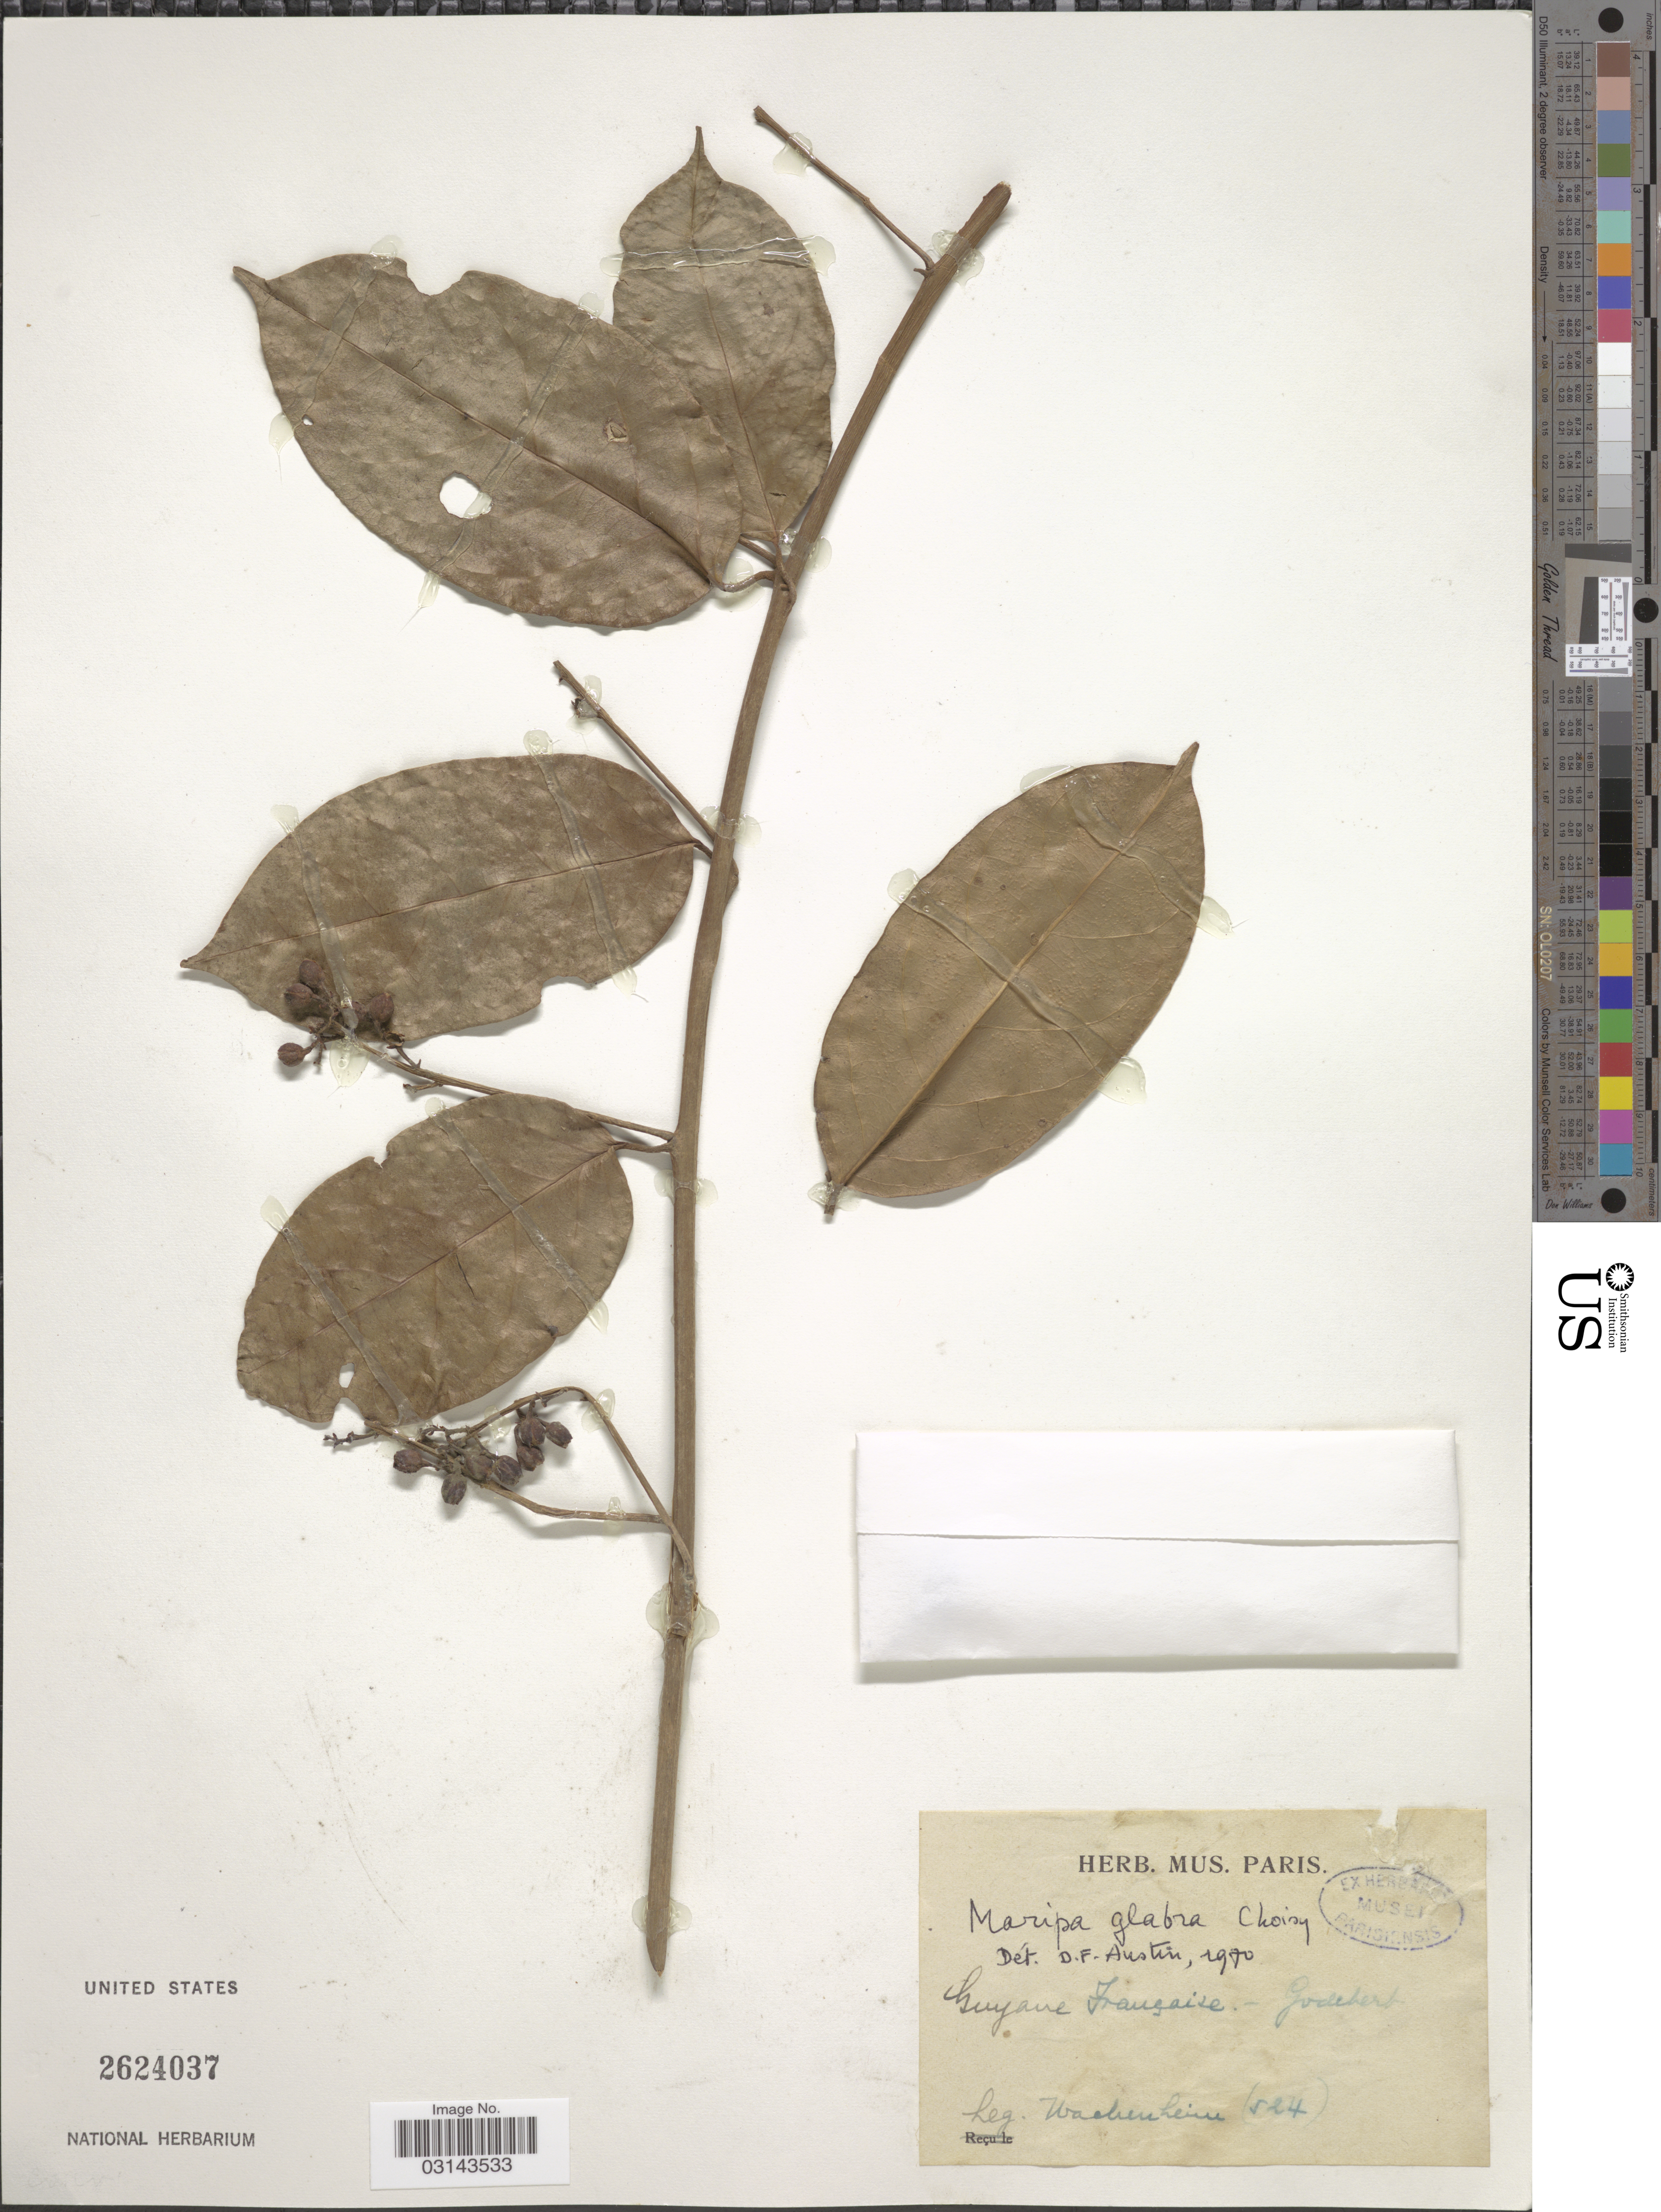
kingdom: Plantae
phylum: Tracheophyta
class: Magnoliopsida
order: Solanales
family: Convolvulaceae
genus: Maripa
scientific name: Maripa glabra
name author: Choisy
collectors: -. Wachenheim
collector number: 524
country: French Guiana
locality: Guyane Française. God's herb.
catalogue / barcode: US 2624037